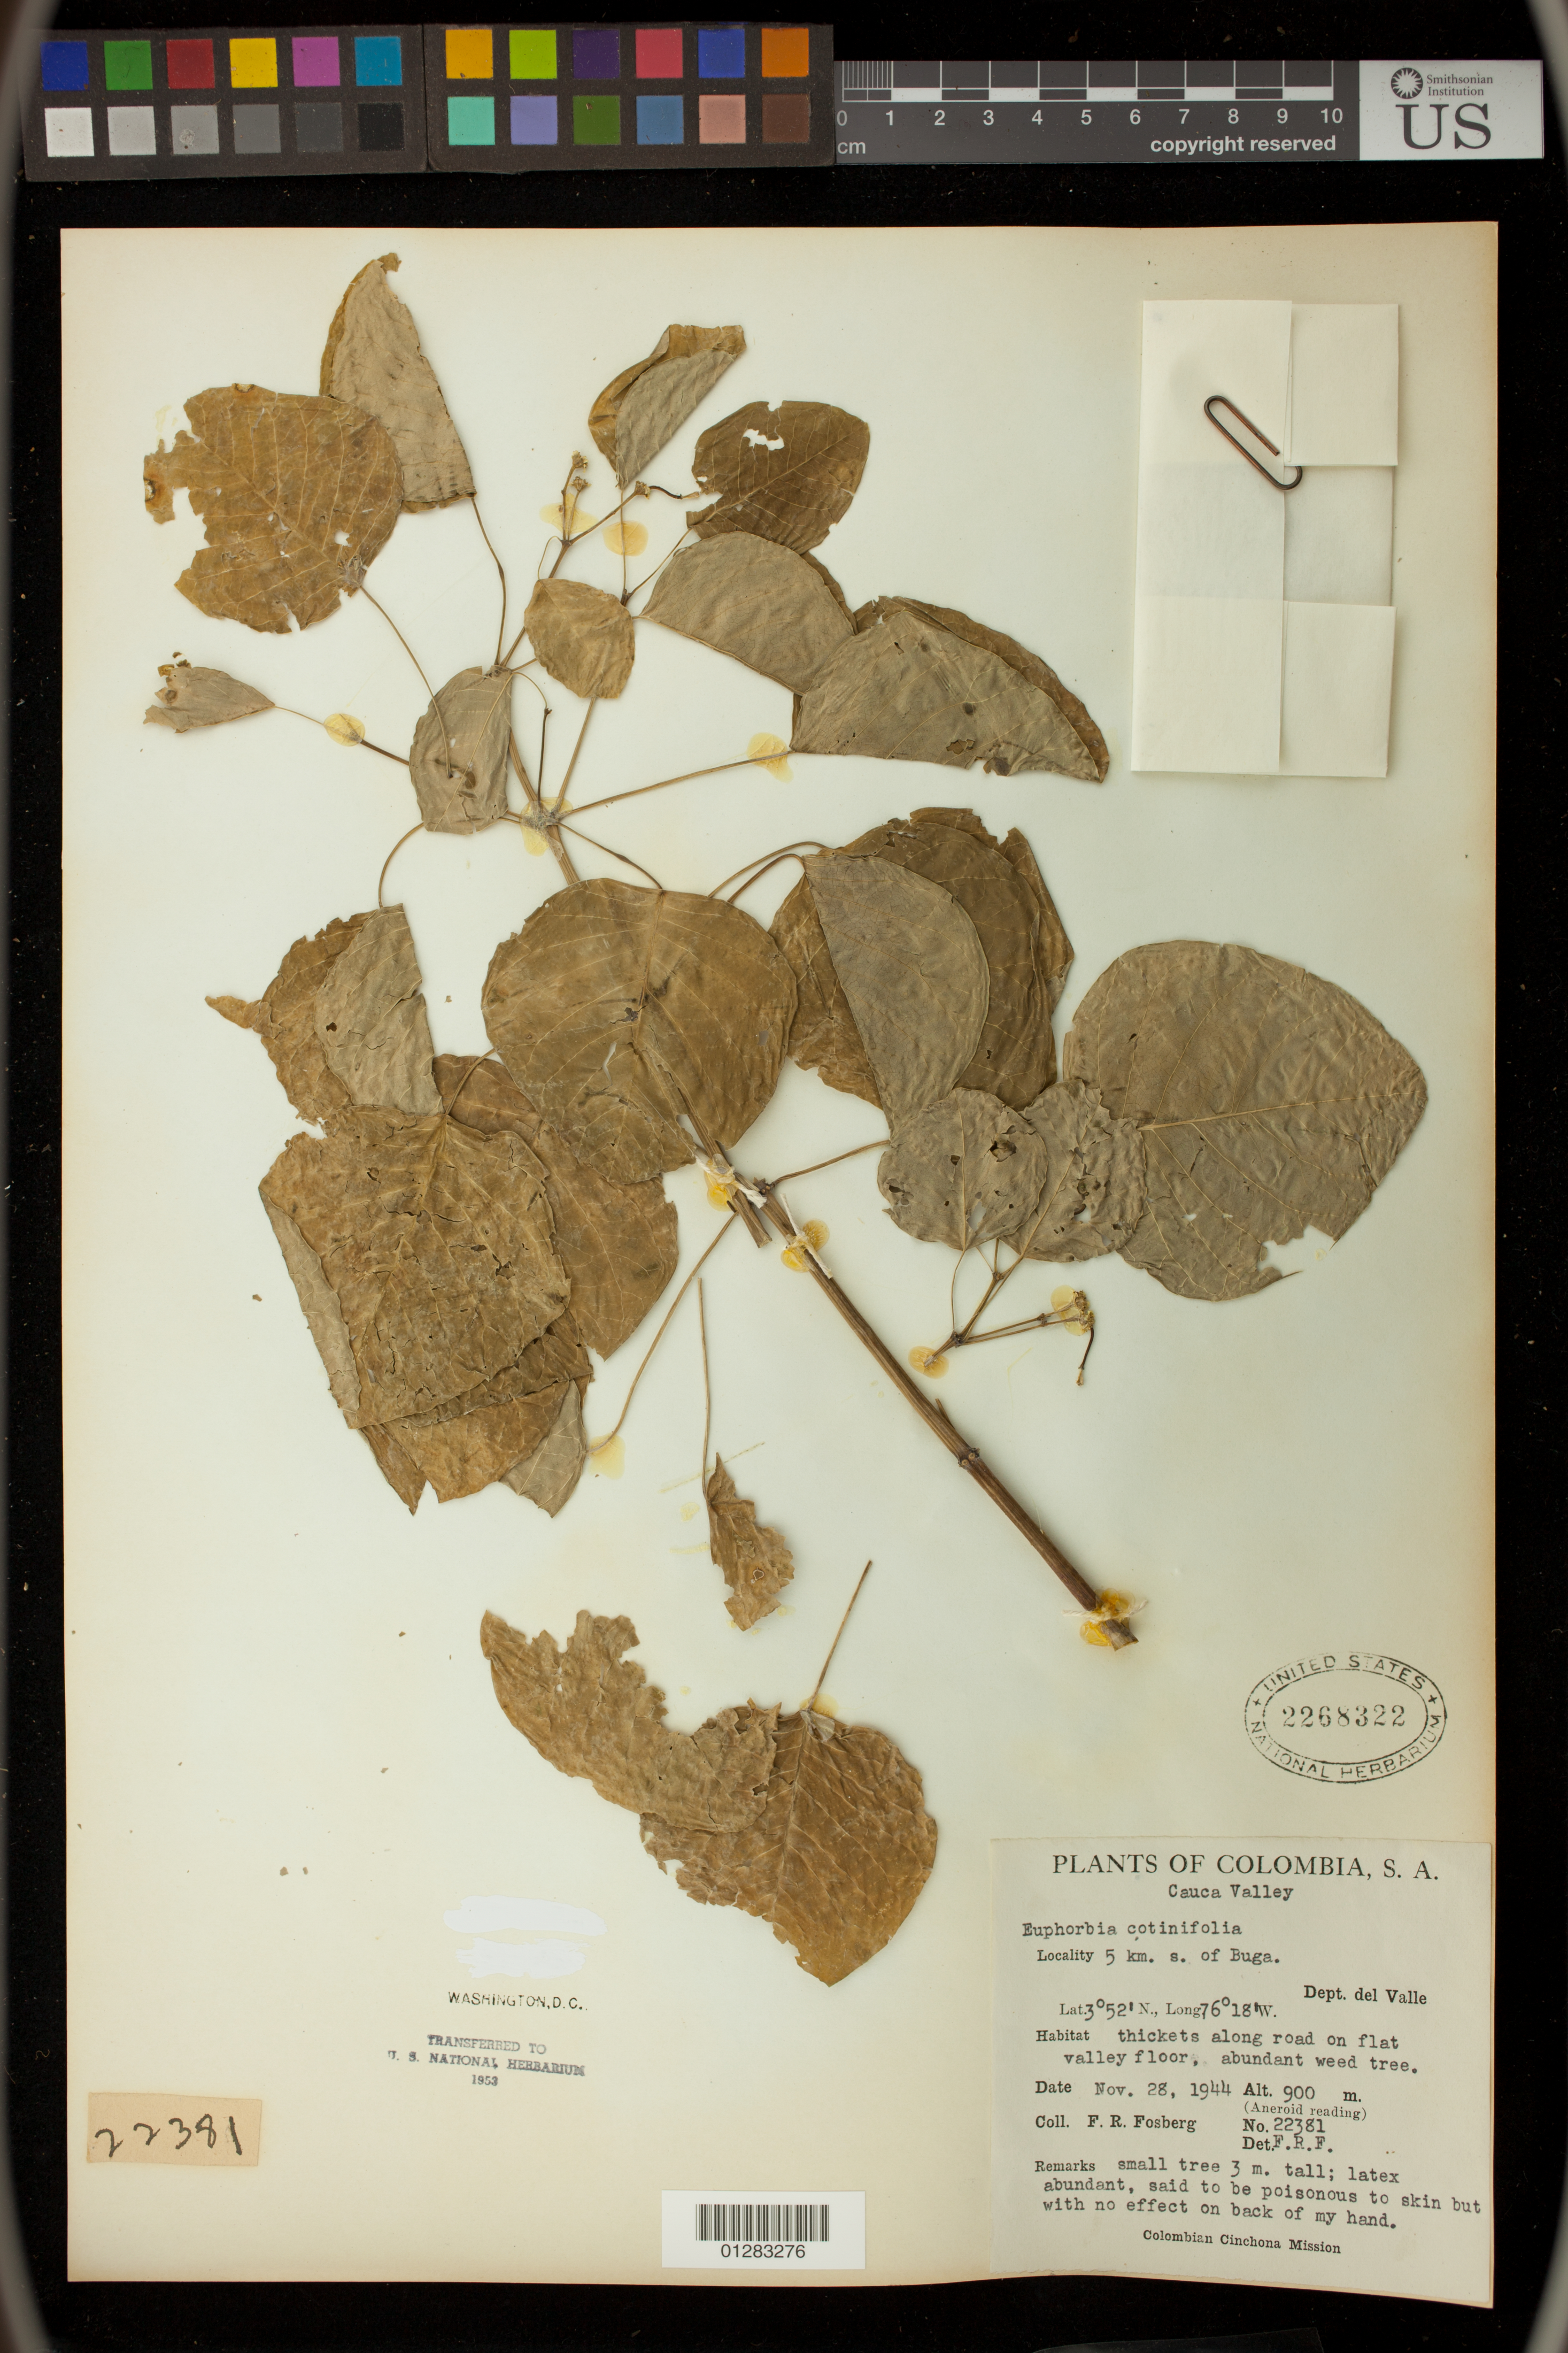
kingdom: Plantae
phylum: Tracheophyta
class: Magnoliopsida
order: Malpighiales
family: Euphorbiaceae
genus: Euphorbia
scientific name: Euphorbia cotinifolia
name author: L.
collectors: F. R. Fosberg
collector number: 22381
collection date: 1944-11-28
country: Colombia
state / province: Valle del Cauca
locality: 5 km. s. of Buga.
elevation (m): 900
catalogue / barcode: US 2268322